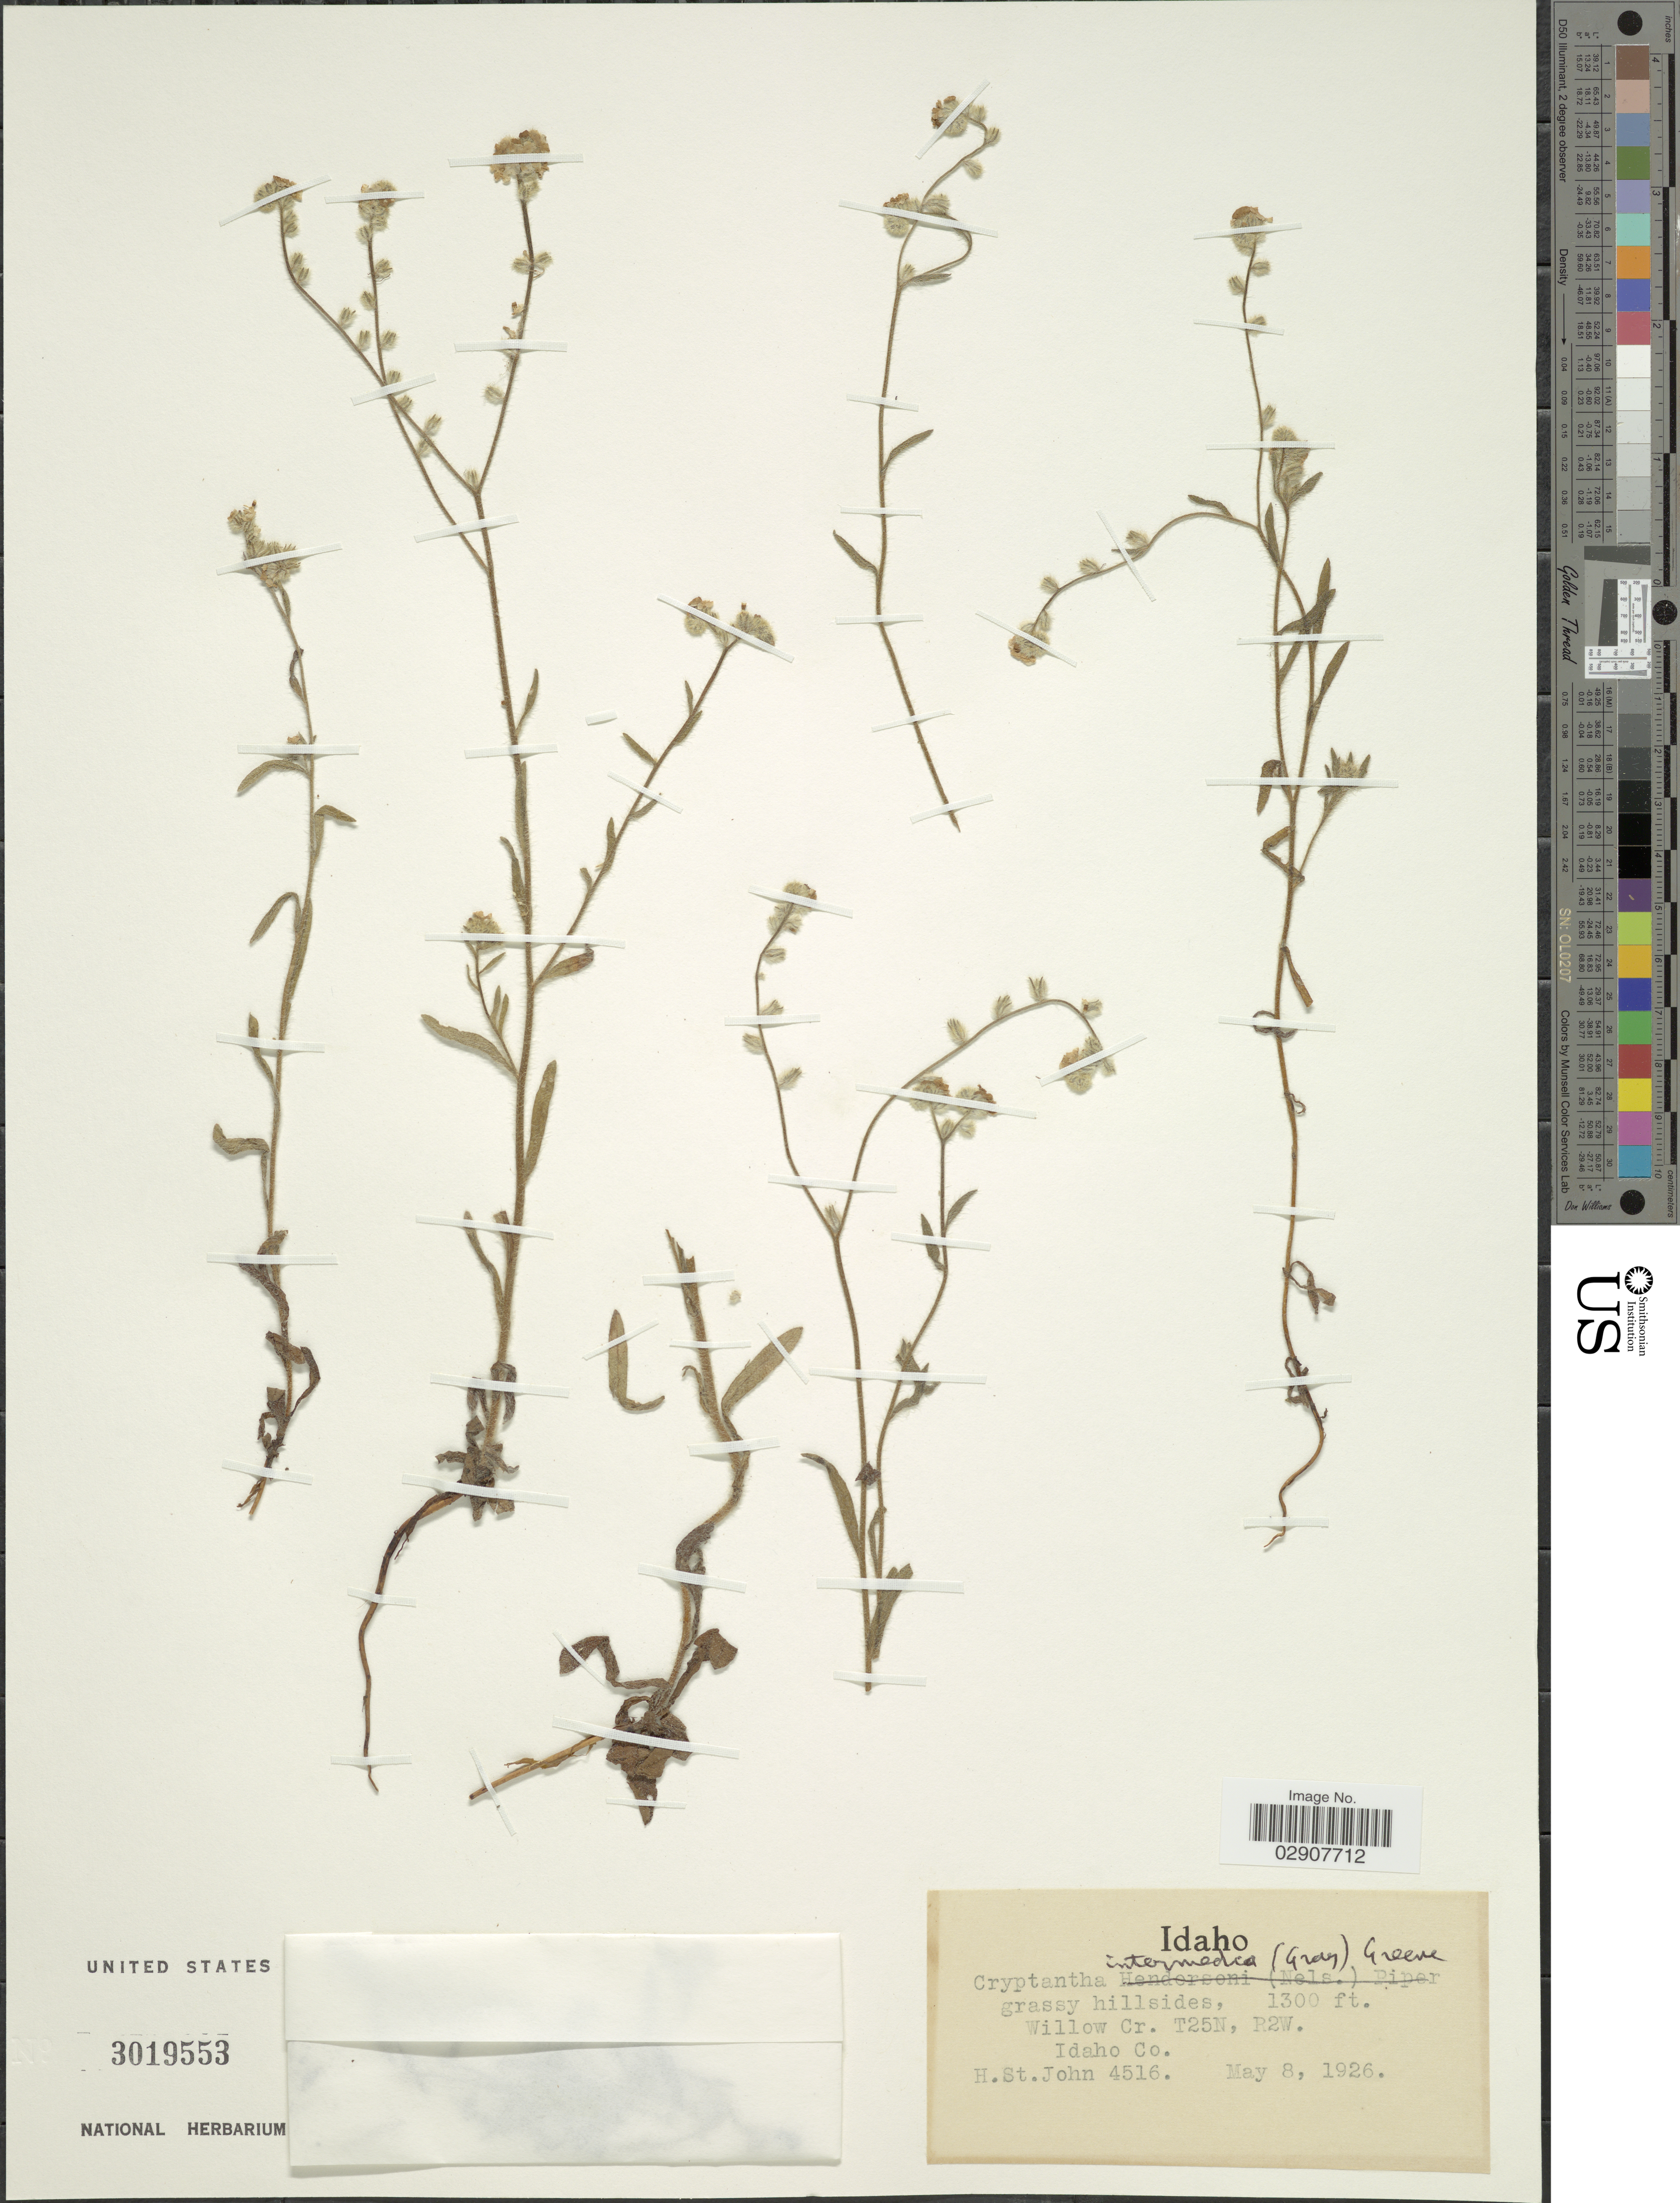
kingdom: Plantae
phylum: Tracheophyta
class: Magnoliopsida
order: Boraginales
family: Boraginaceae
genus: Cryptantha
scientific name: Cryptantha intermedia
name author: (A. Gray) Greene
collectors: H. St. John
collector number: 4516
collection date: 1926-05-08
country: United States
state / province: Idaho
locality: Willow Cr. T25N, R2W, Idaho Co.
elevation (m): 396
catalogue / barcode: US 3019553